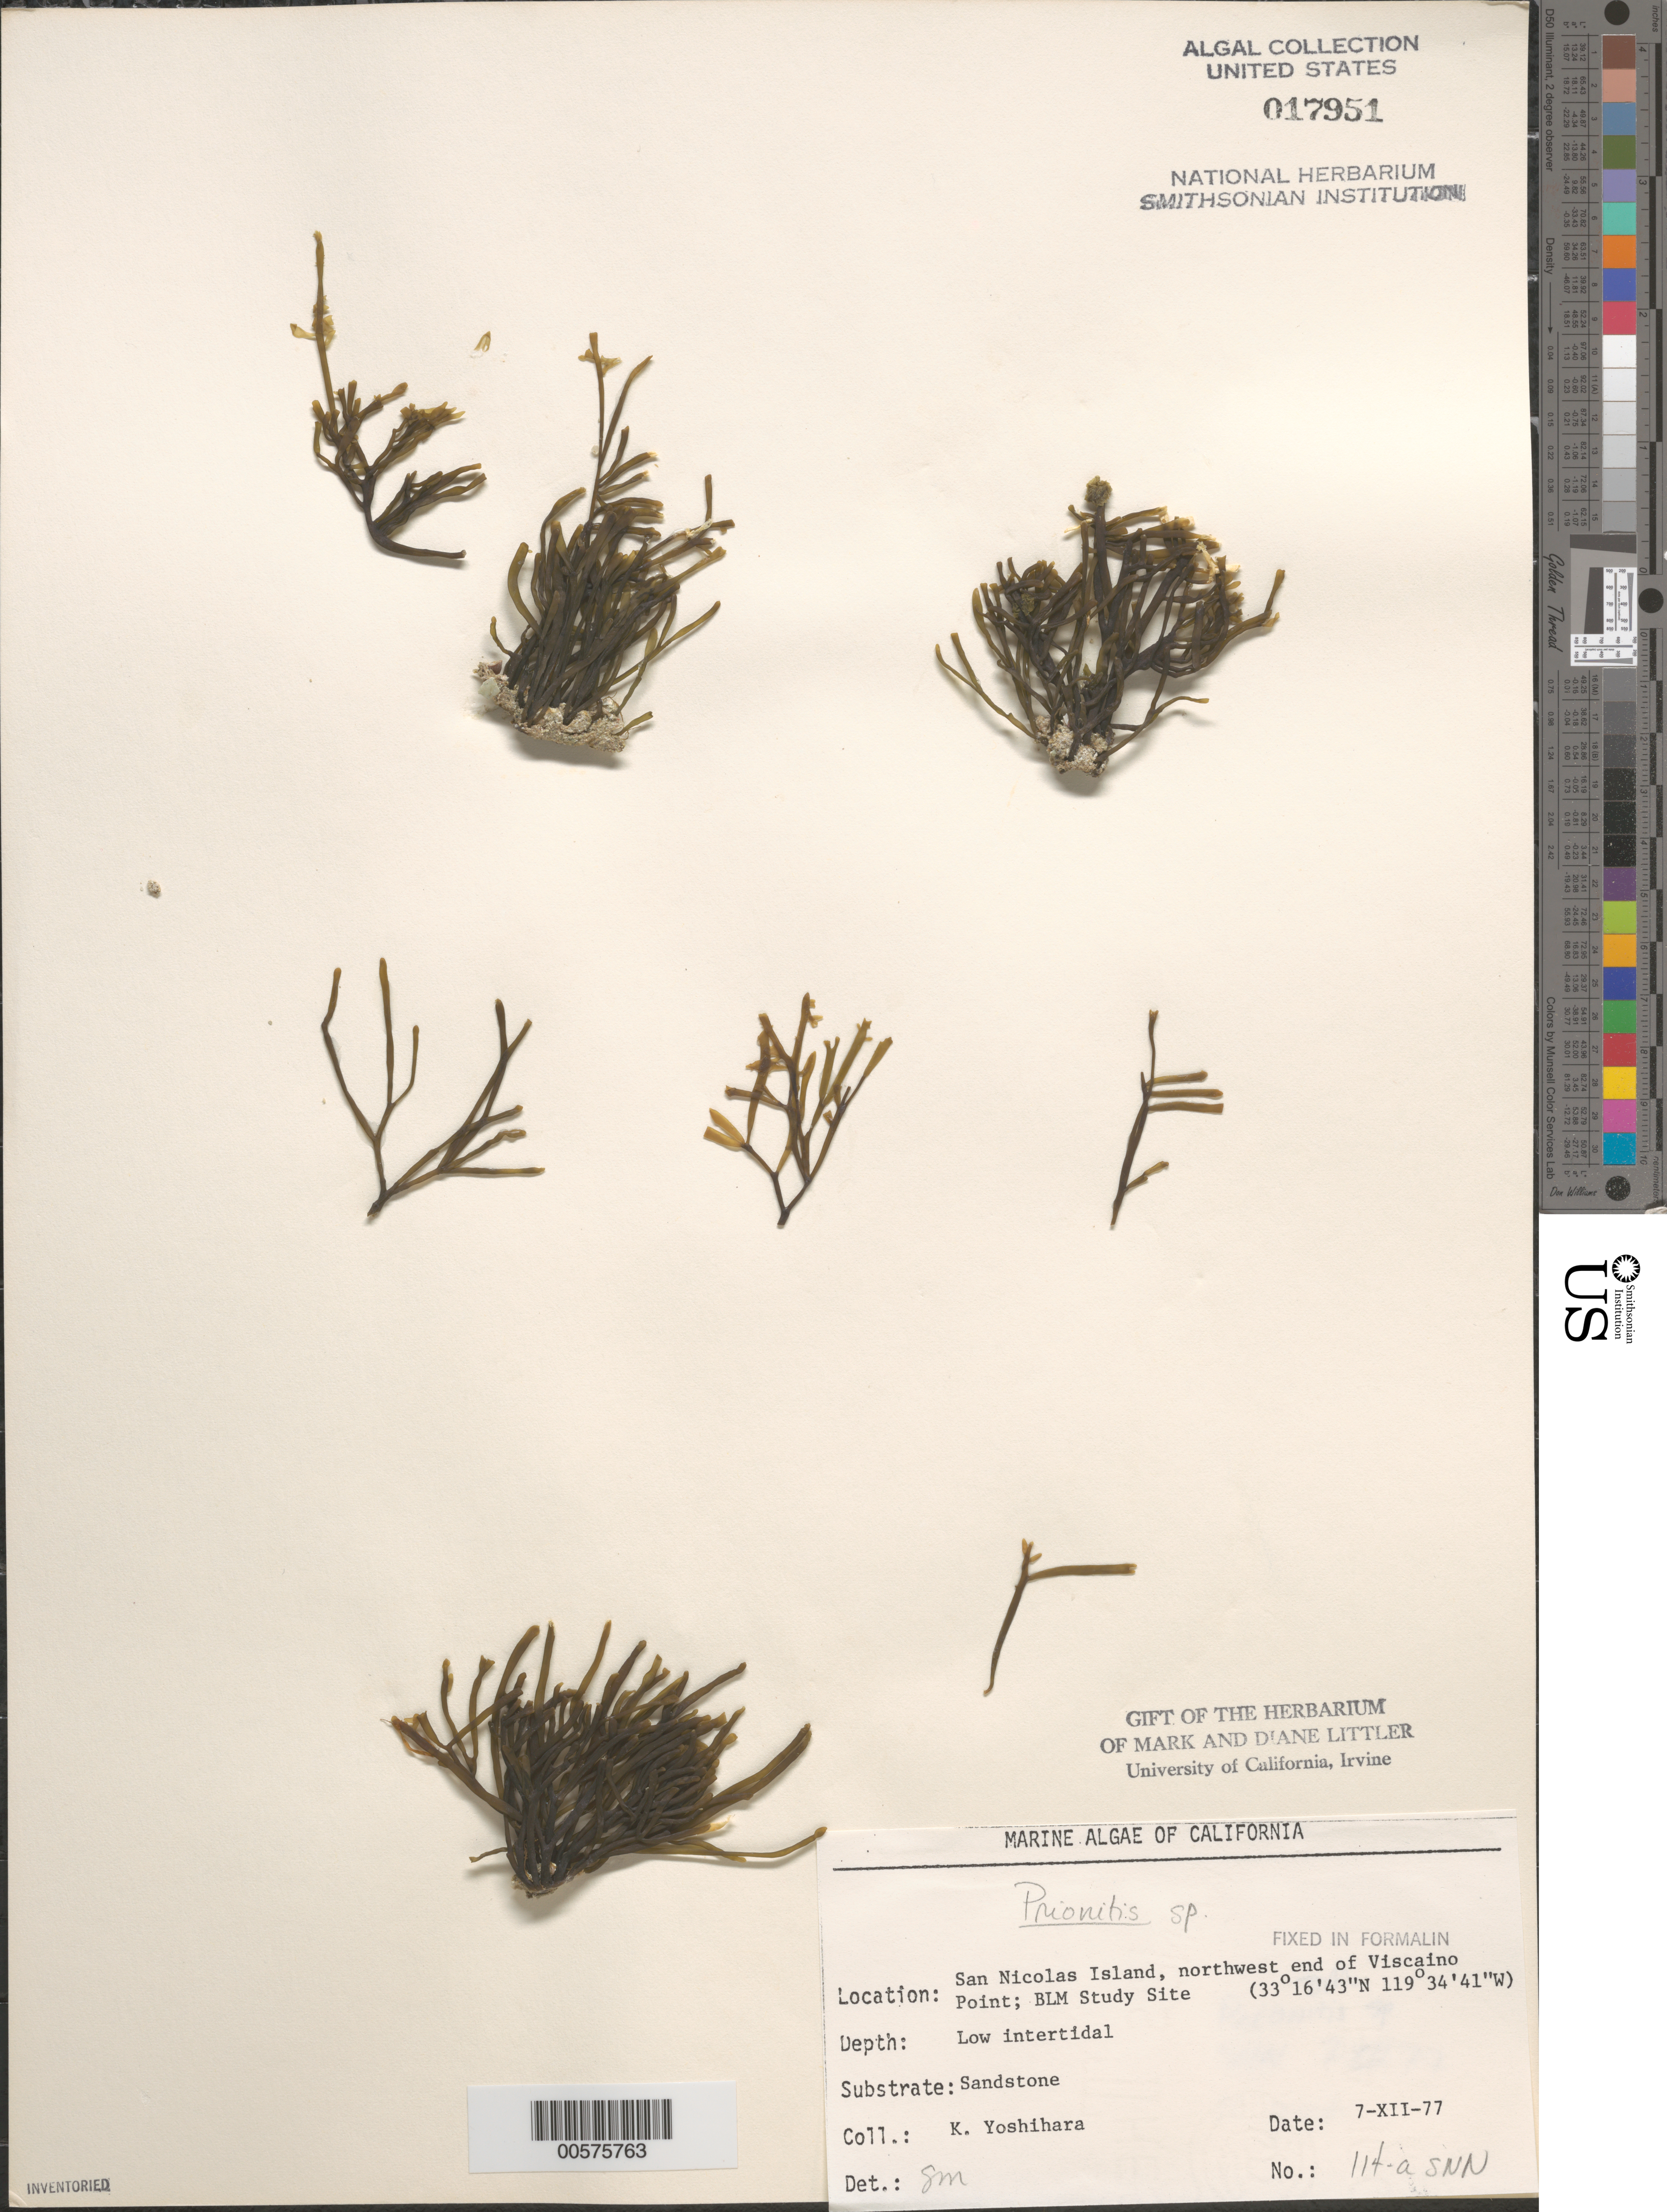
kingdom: Plantae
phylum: Rhodophyta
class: Florideophyceae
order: Cryptonemiales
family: Cryptonemiaceae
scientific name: Prionitis sp.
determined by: Murray, S. N.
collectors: K. Yoshihara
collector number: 114a-snn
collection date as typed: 07 Dec 1977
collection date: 1977-12-07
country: United States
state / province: California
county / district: Ventura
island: San Nicolas Island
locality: Viscaino Point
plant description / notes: BLM-SOCALBIGHT Rocky Intertidal Survey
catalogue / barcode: US 17951